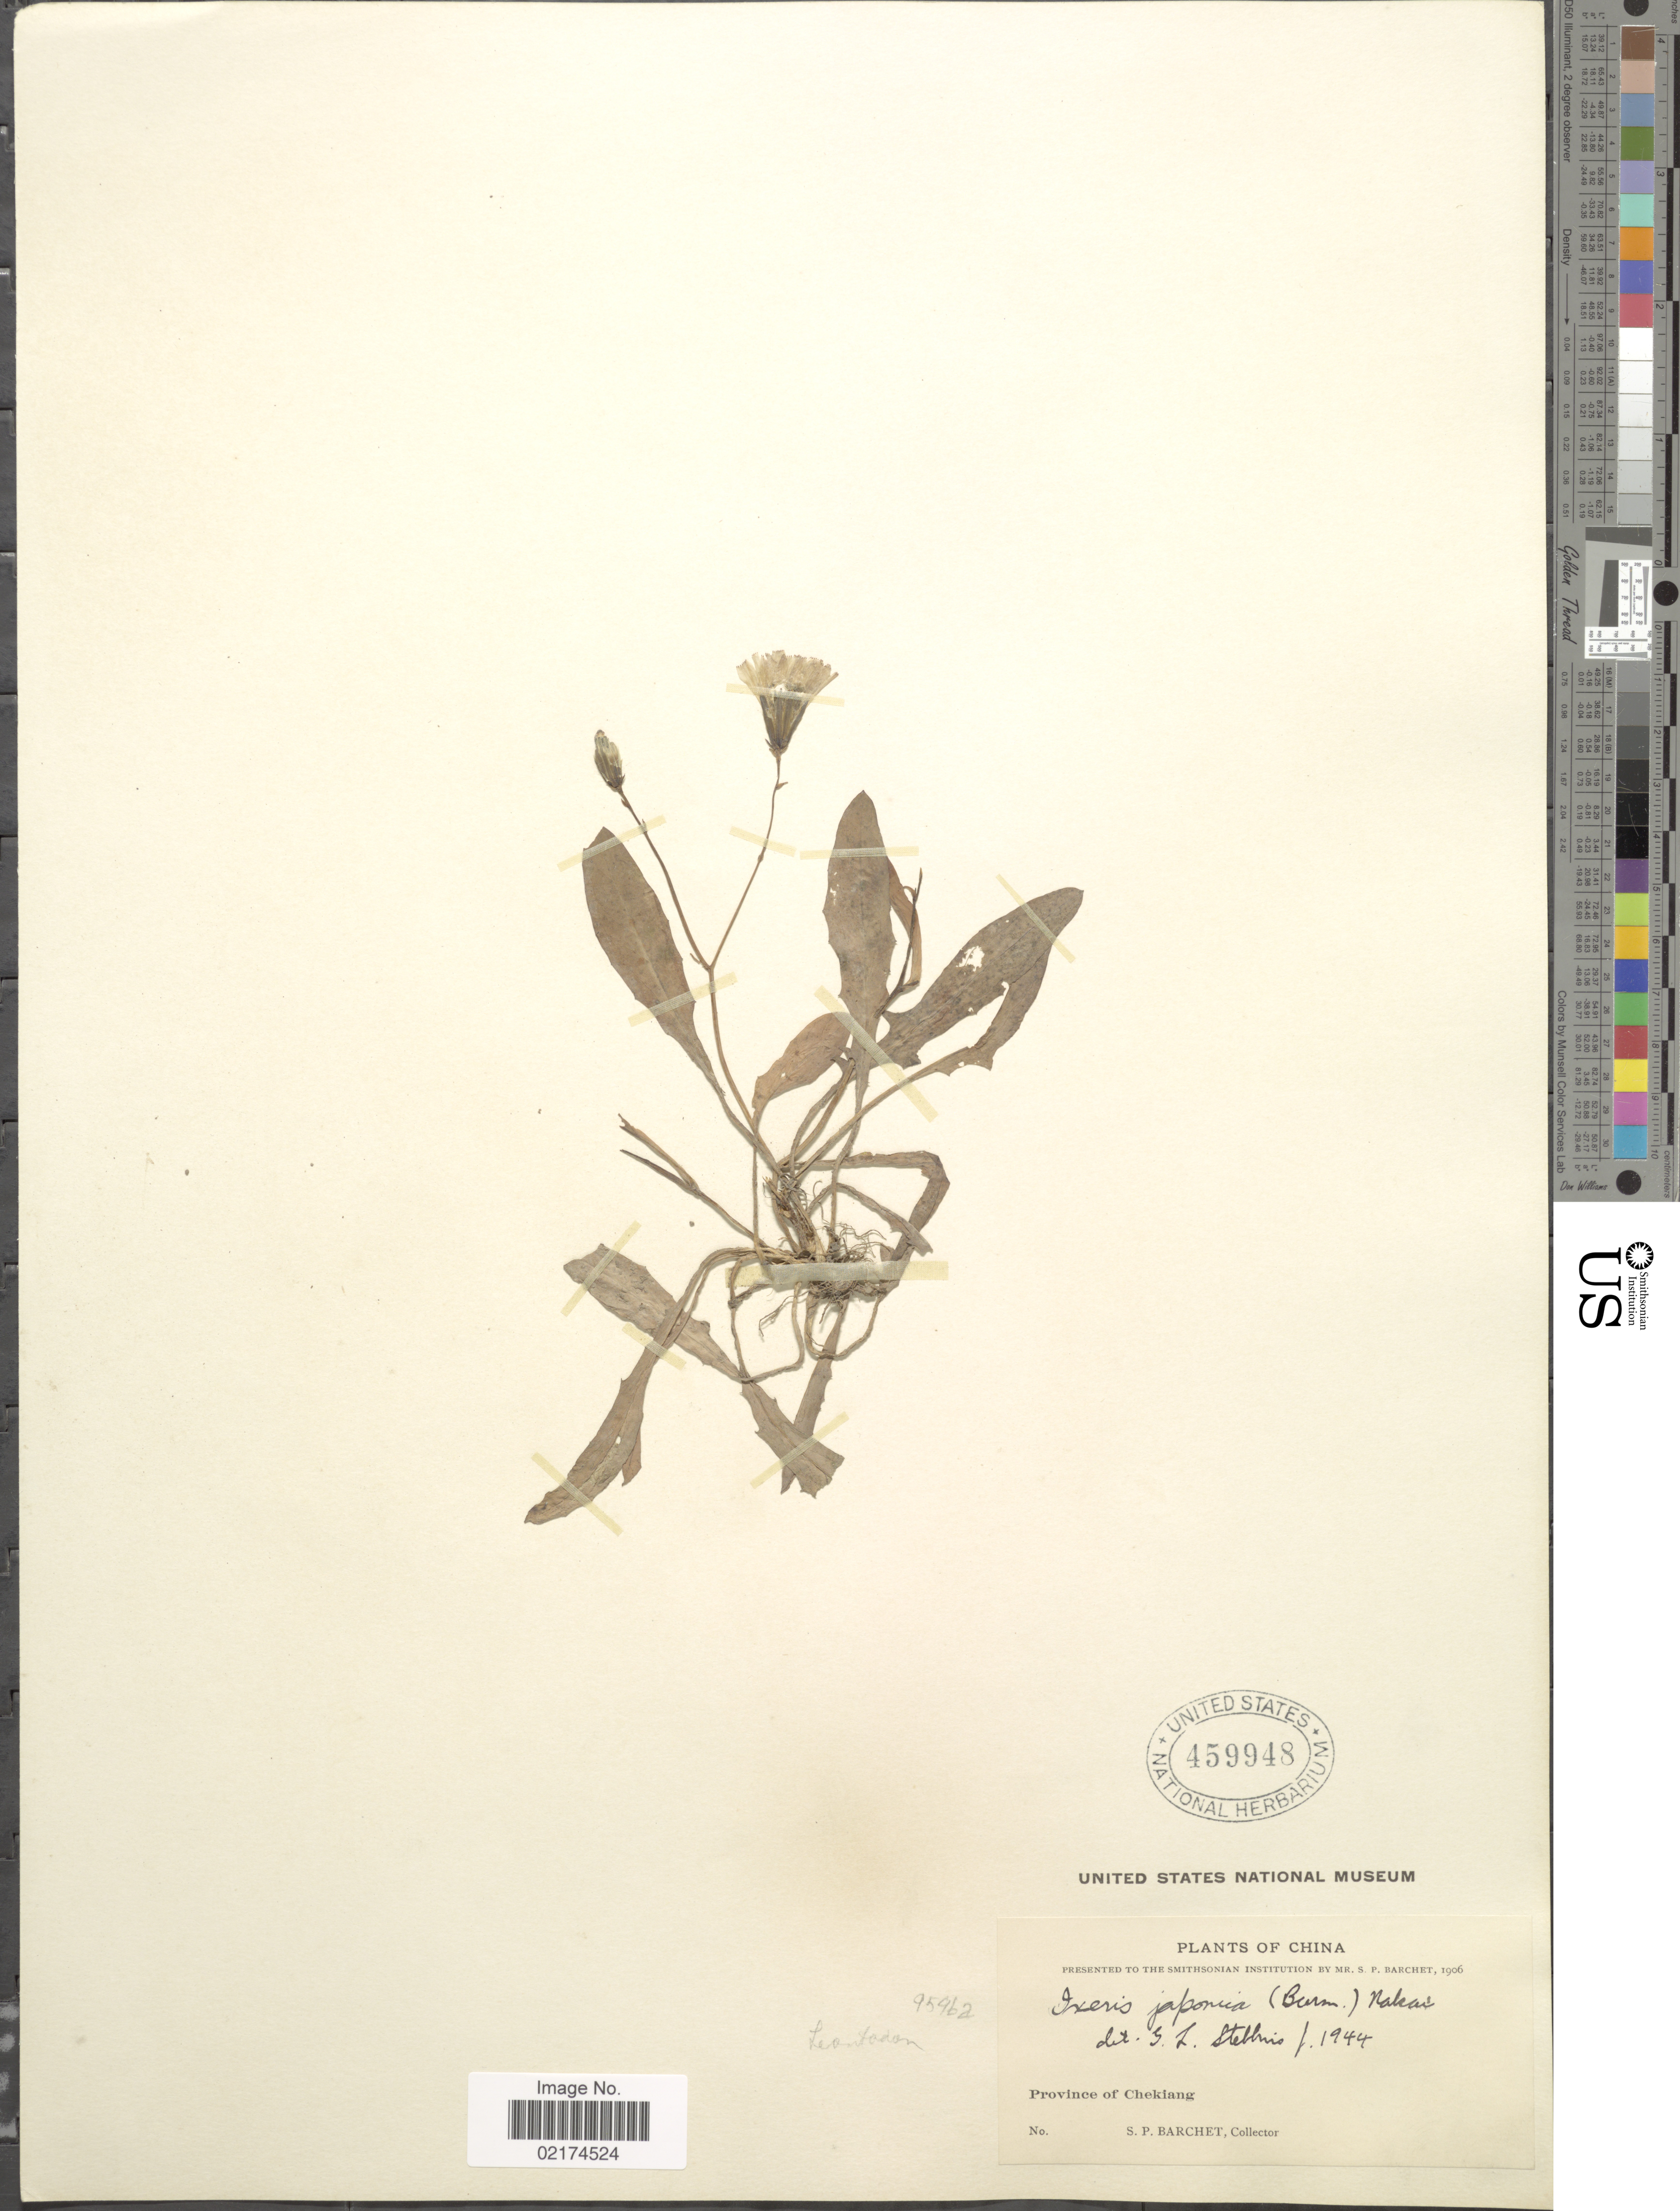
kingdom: Plantae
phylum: Tracheophyta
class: Magnoliopsida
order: Asterales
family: Asteraceae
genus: Ixeris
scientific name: Ixeris debilis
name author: (Thunb.) A. Gray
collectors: S. P. Barchet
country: China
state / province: Zhejiang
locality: Province of Chekiang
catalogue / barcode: US 459948